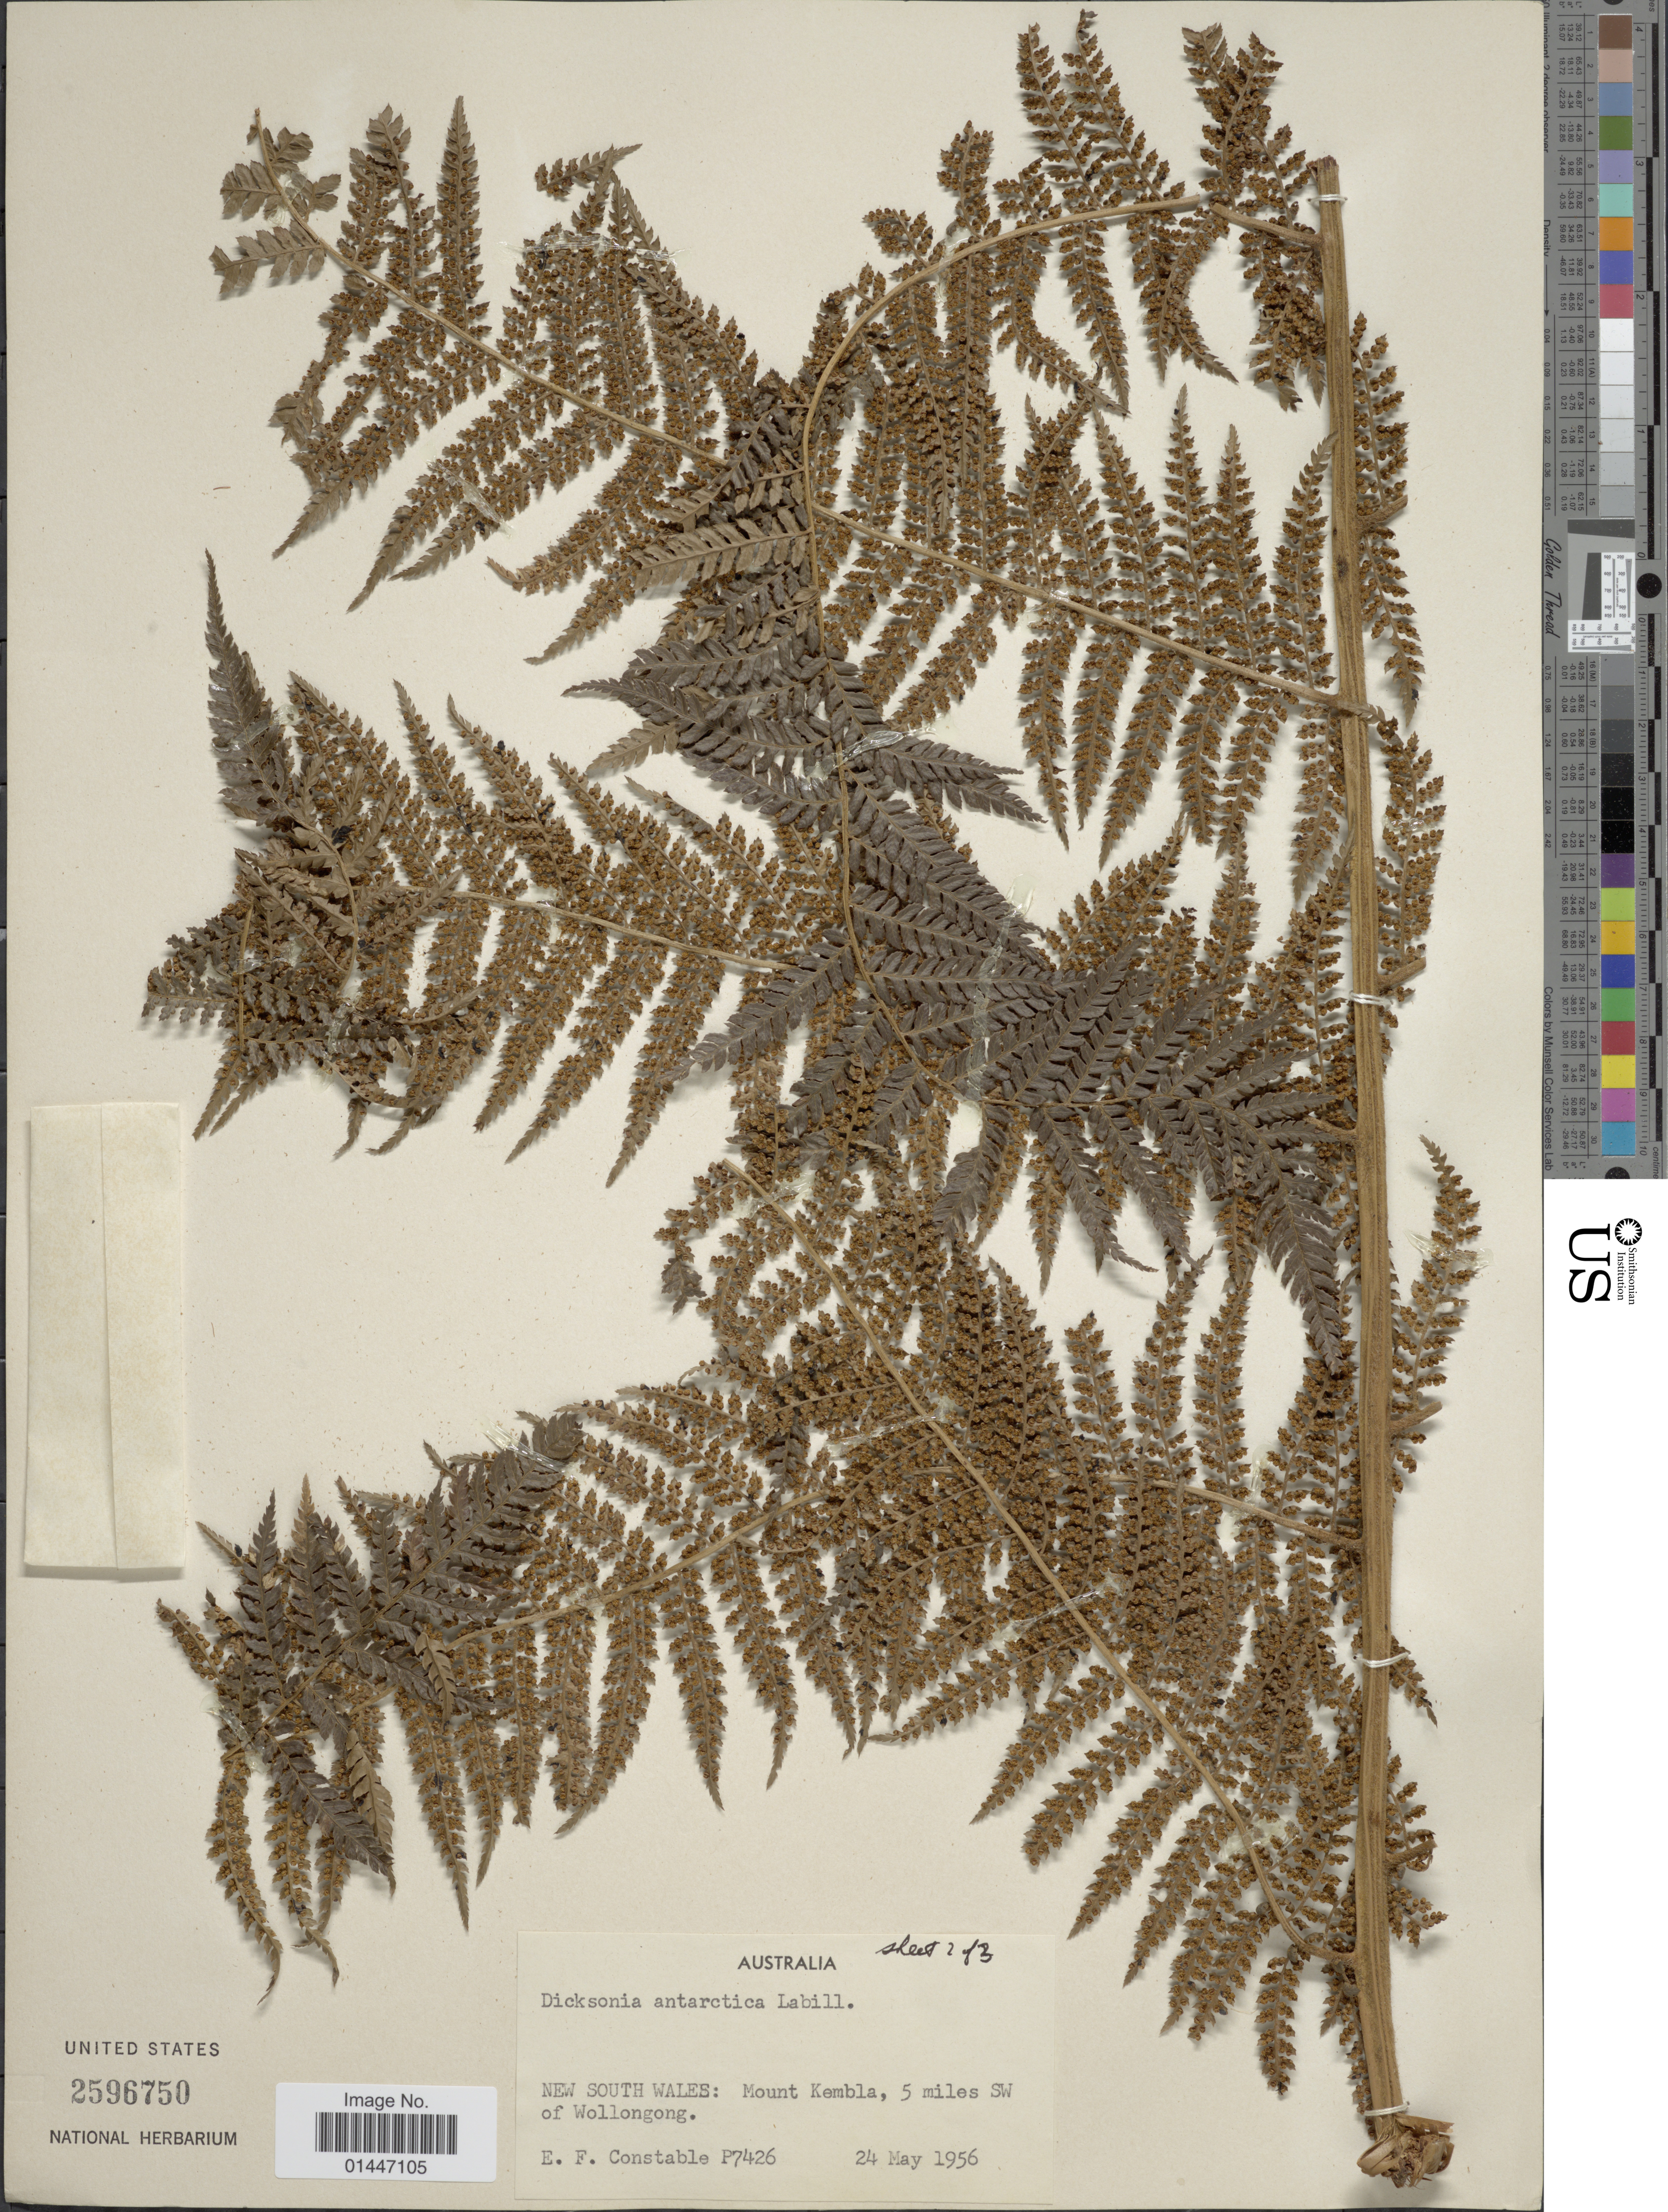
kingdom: Plantae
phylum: Tracheophyta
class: Polypodiopsida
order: Cyatheales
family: Dicksoniaceae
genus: Dicksonia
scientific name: Dicksonia antarctica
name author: Labill.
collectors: E. F. Constable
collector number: P7426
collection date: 1956-05-24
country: Australia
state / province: New South Wales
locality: Mount Kembla, 5 miles SW of Wollongong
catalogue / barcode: US 2596750